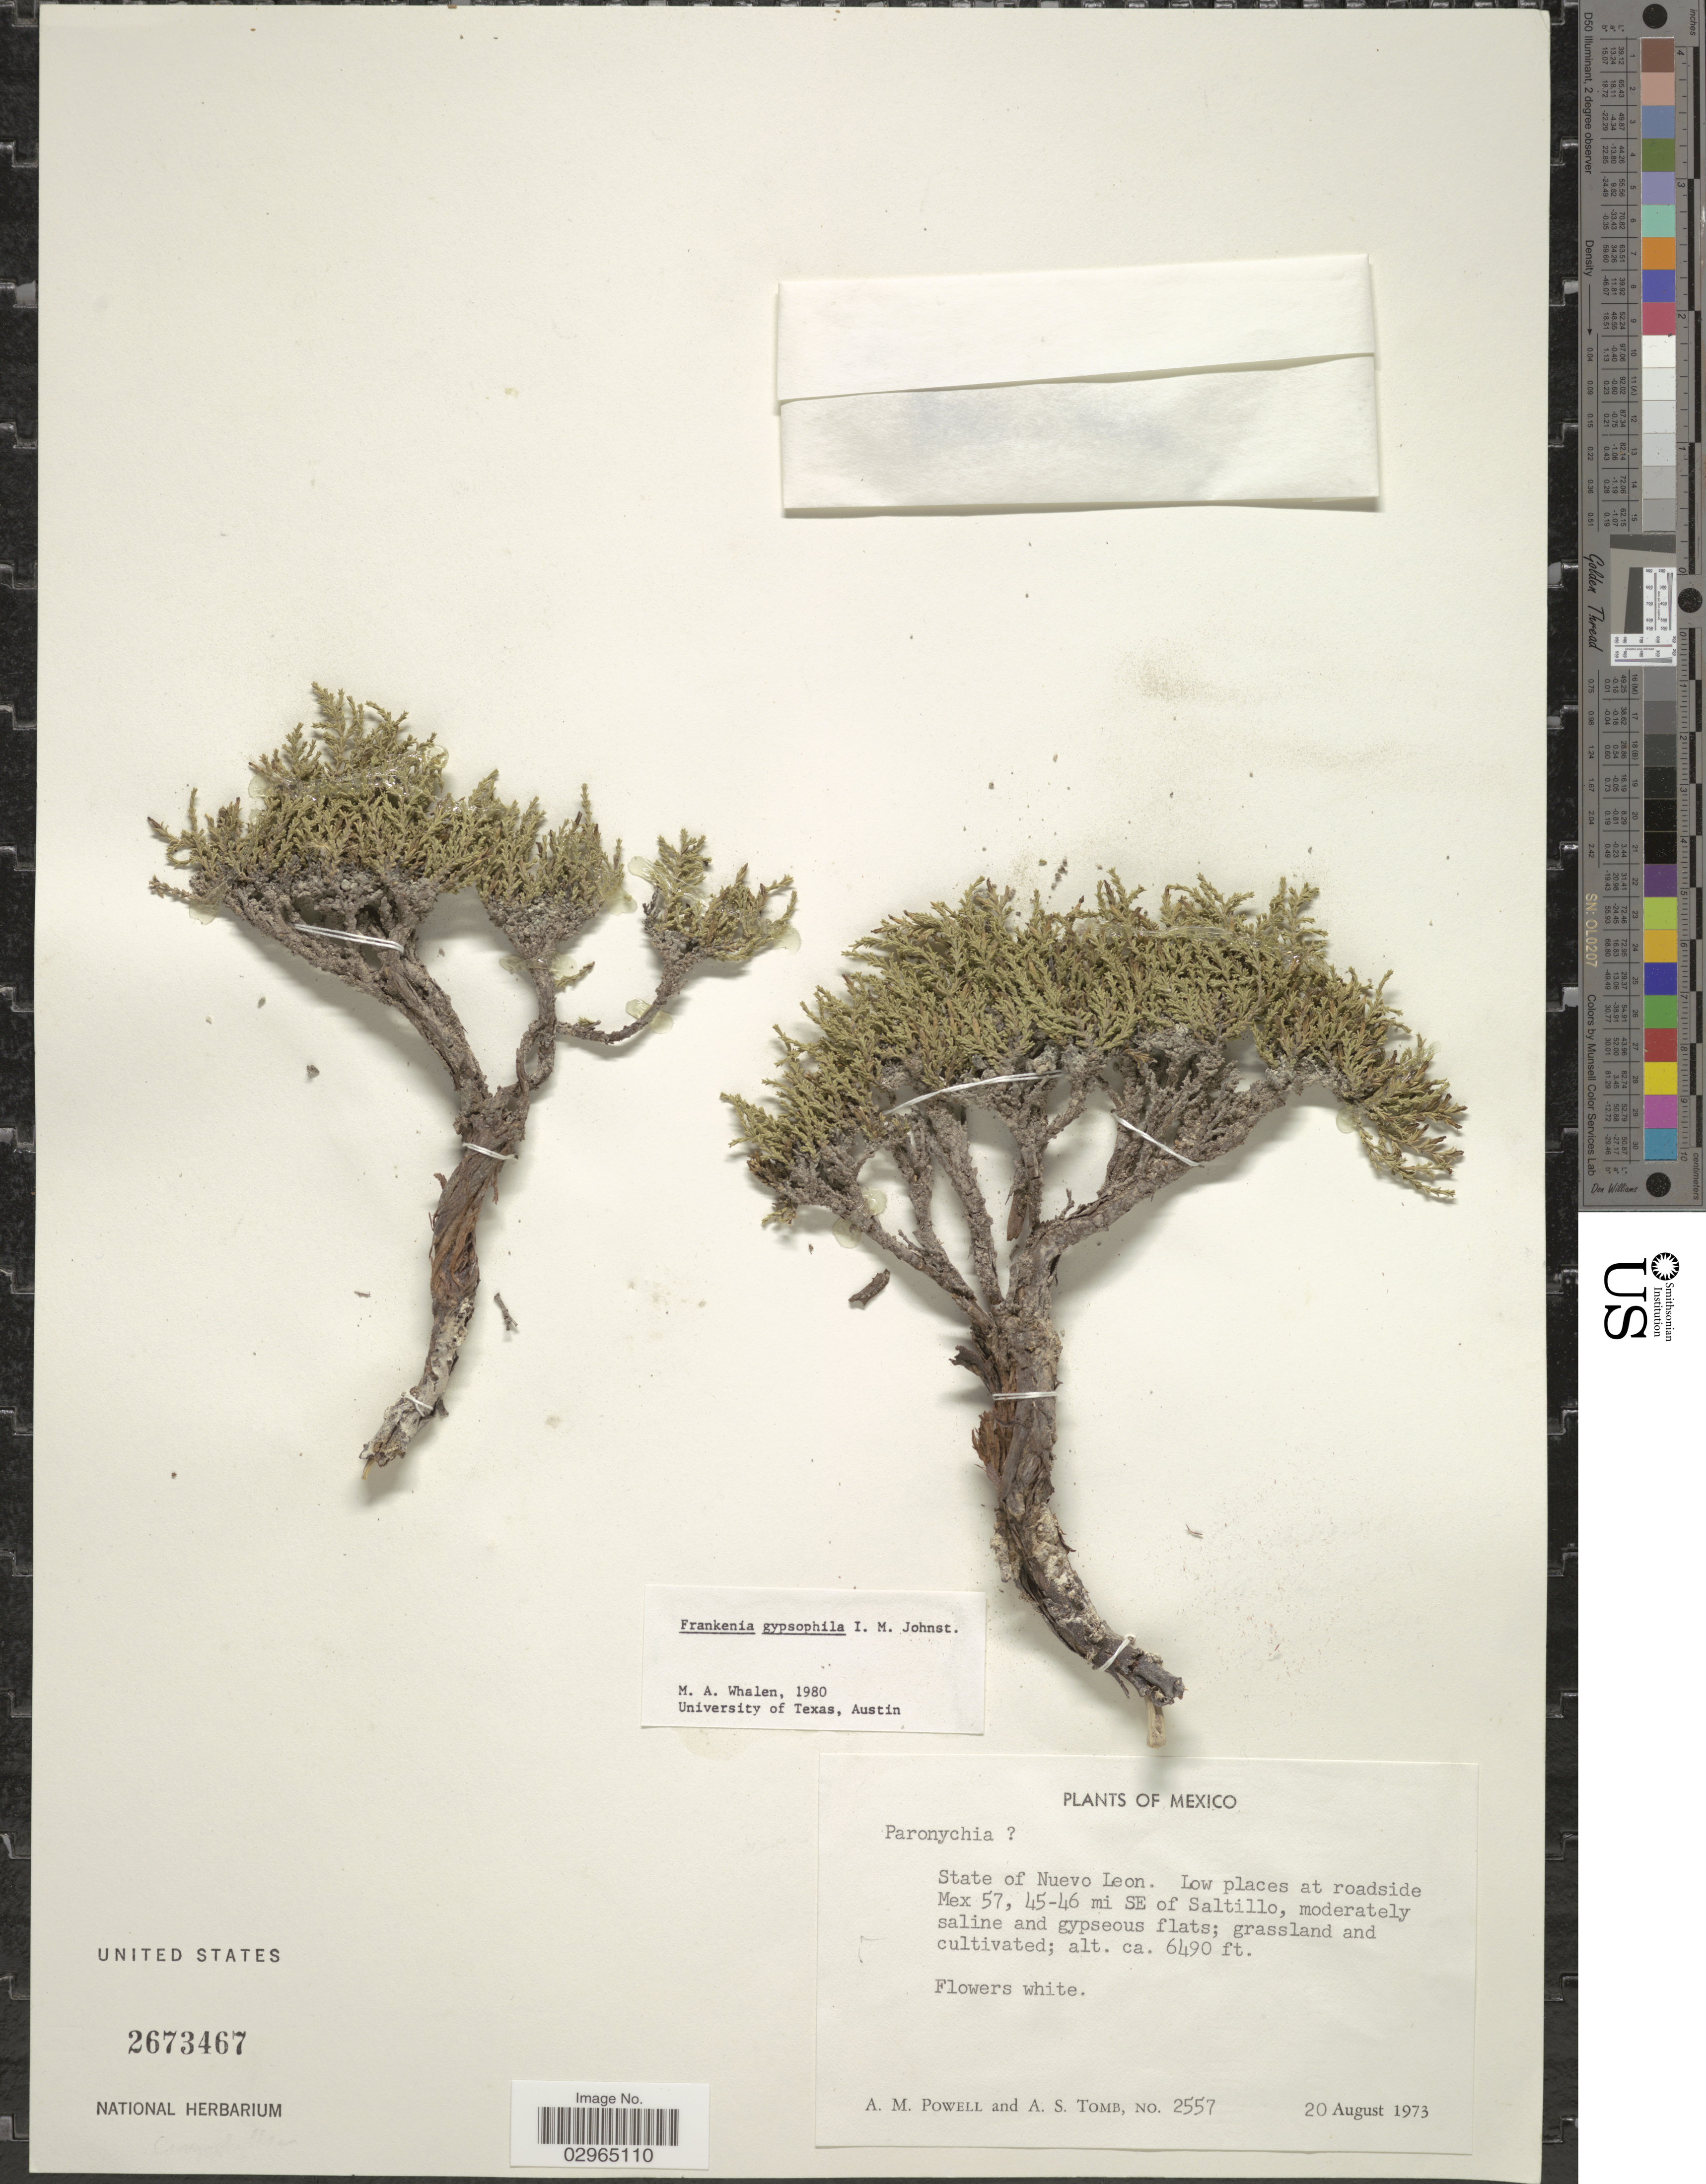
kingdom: Plantae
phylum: Tracheophyta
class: Magnoliopsida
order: Caryophyllales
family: Frankeniaceae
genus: Frankenia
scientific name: Frankenia gypsophila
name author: I.M. Johnst.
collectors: A. M. Powell & A. Tomb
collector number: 2557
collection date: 1973-08-20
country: Mexico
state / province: Nuevo León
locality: Low places at roadside Mex 57, 45-46 mi SE of Saltillo.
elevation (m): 1978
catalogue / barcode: US 2673467